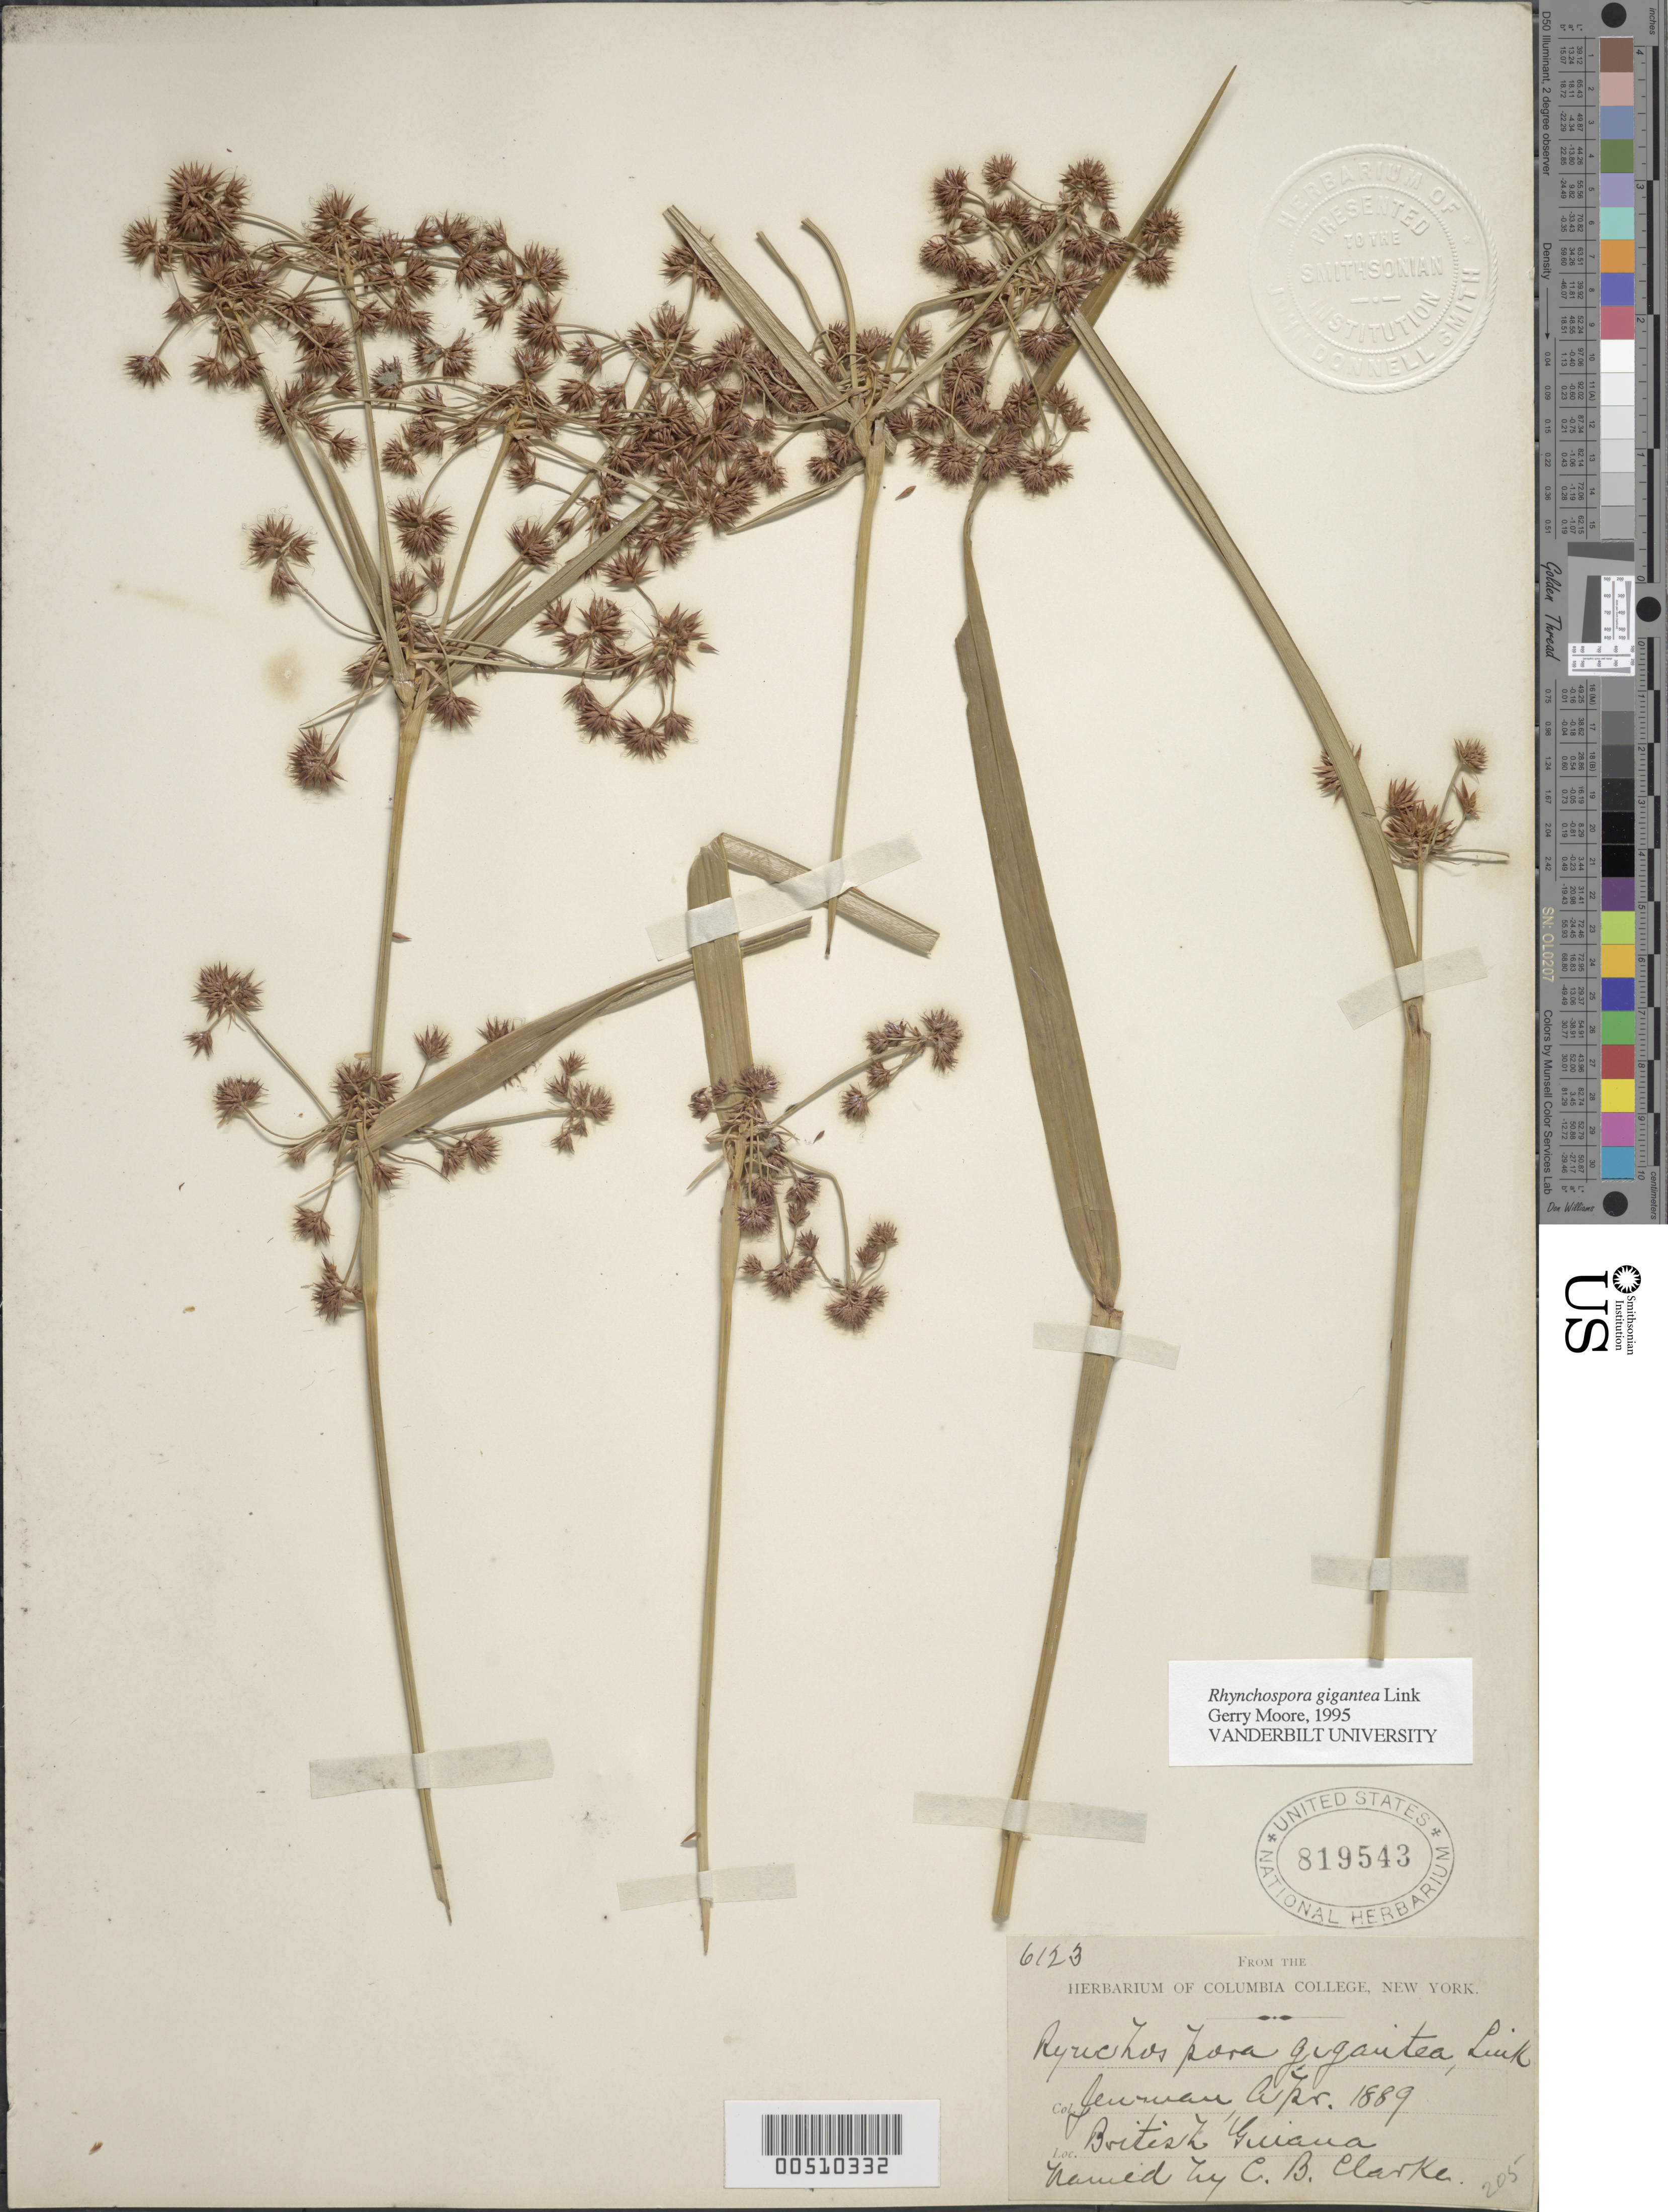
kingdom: Plantae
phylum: Tracheophyta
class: Liliopsida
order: Poales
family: Cyperaceae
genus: Rhynchospora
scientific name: Rhynchospora gigantea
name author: Link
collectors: -. Jenman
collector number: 6123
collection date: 1889-04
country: Guyana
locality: British Guiana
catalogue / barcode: US 819543